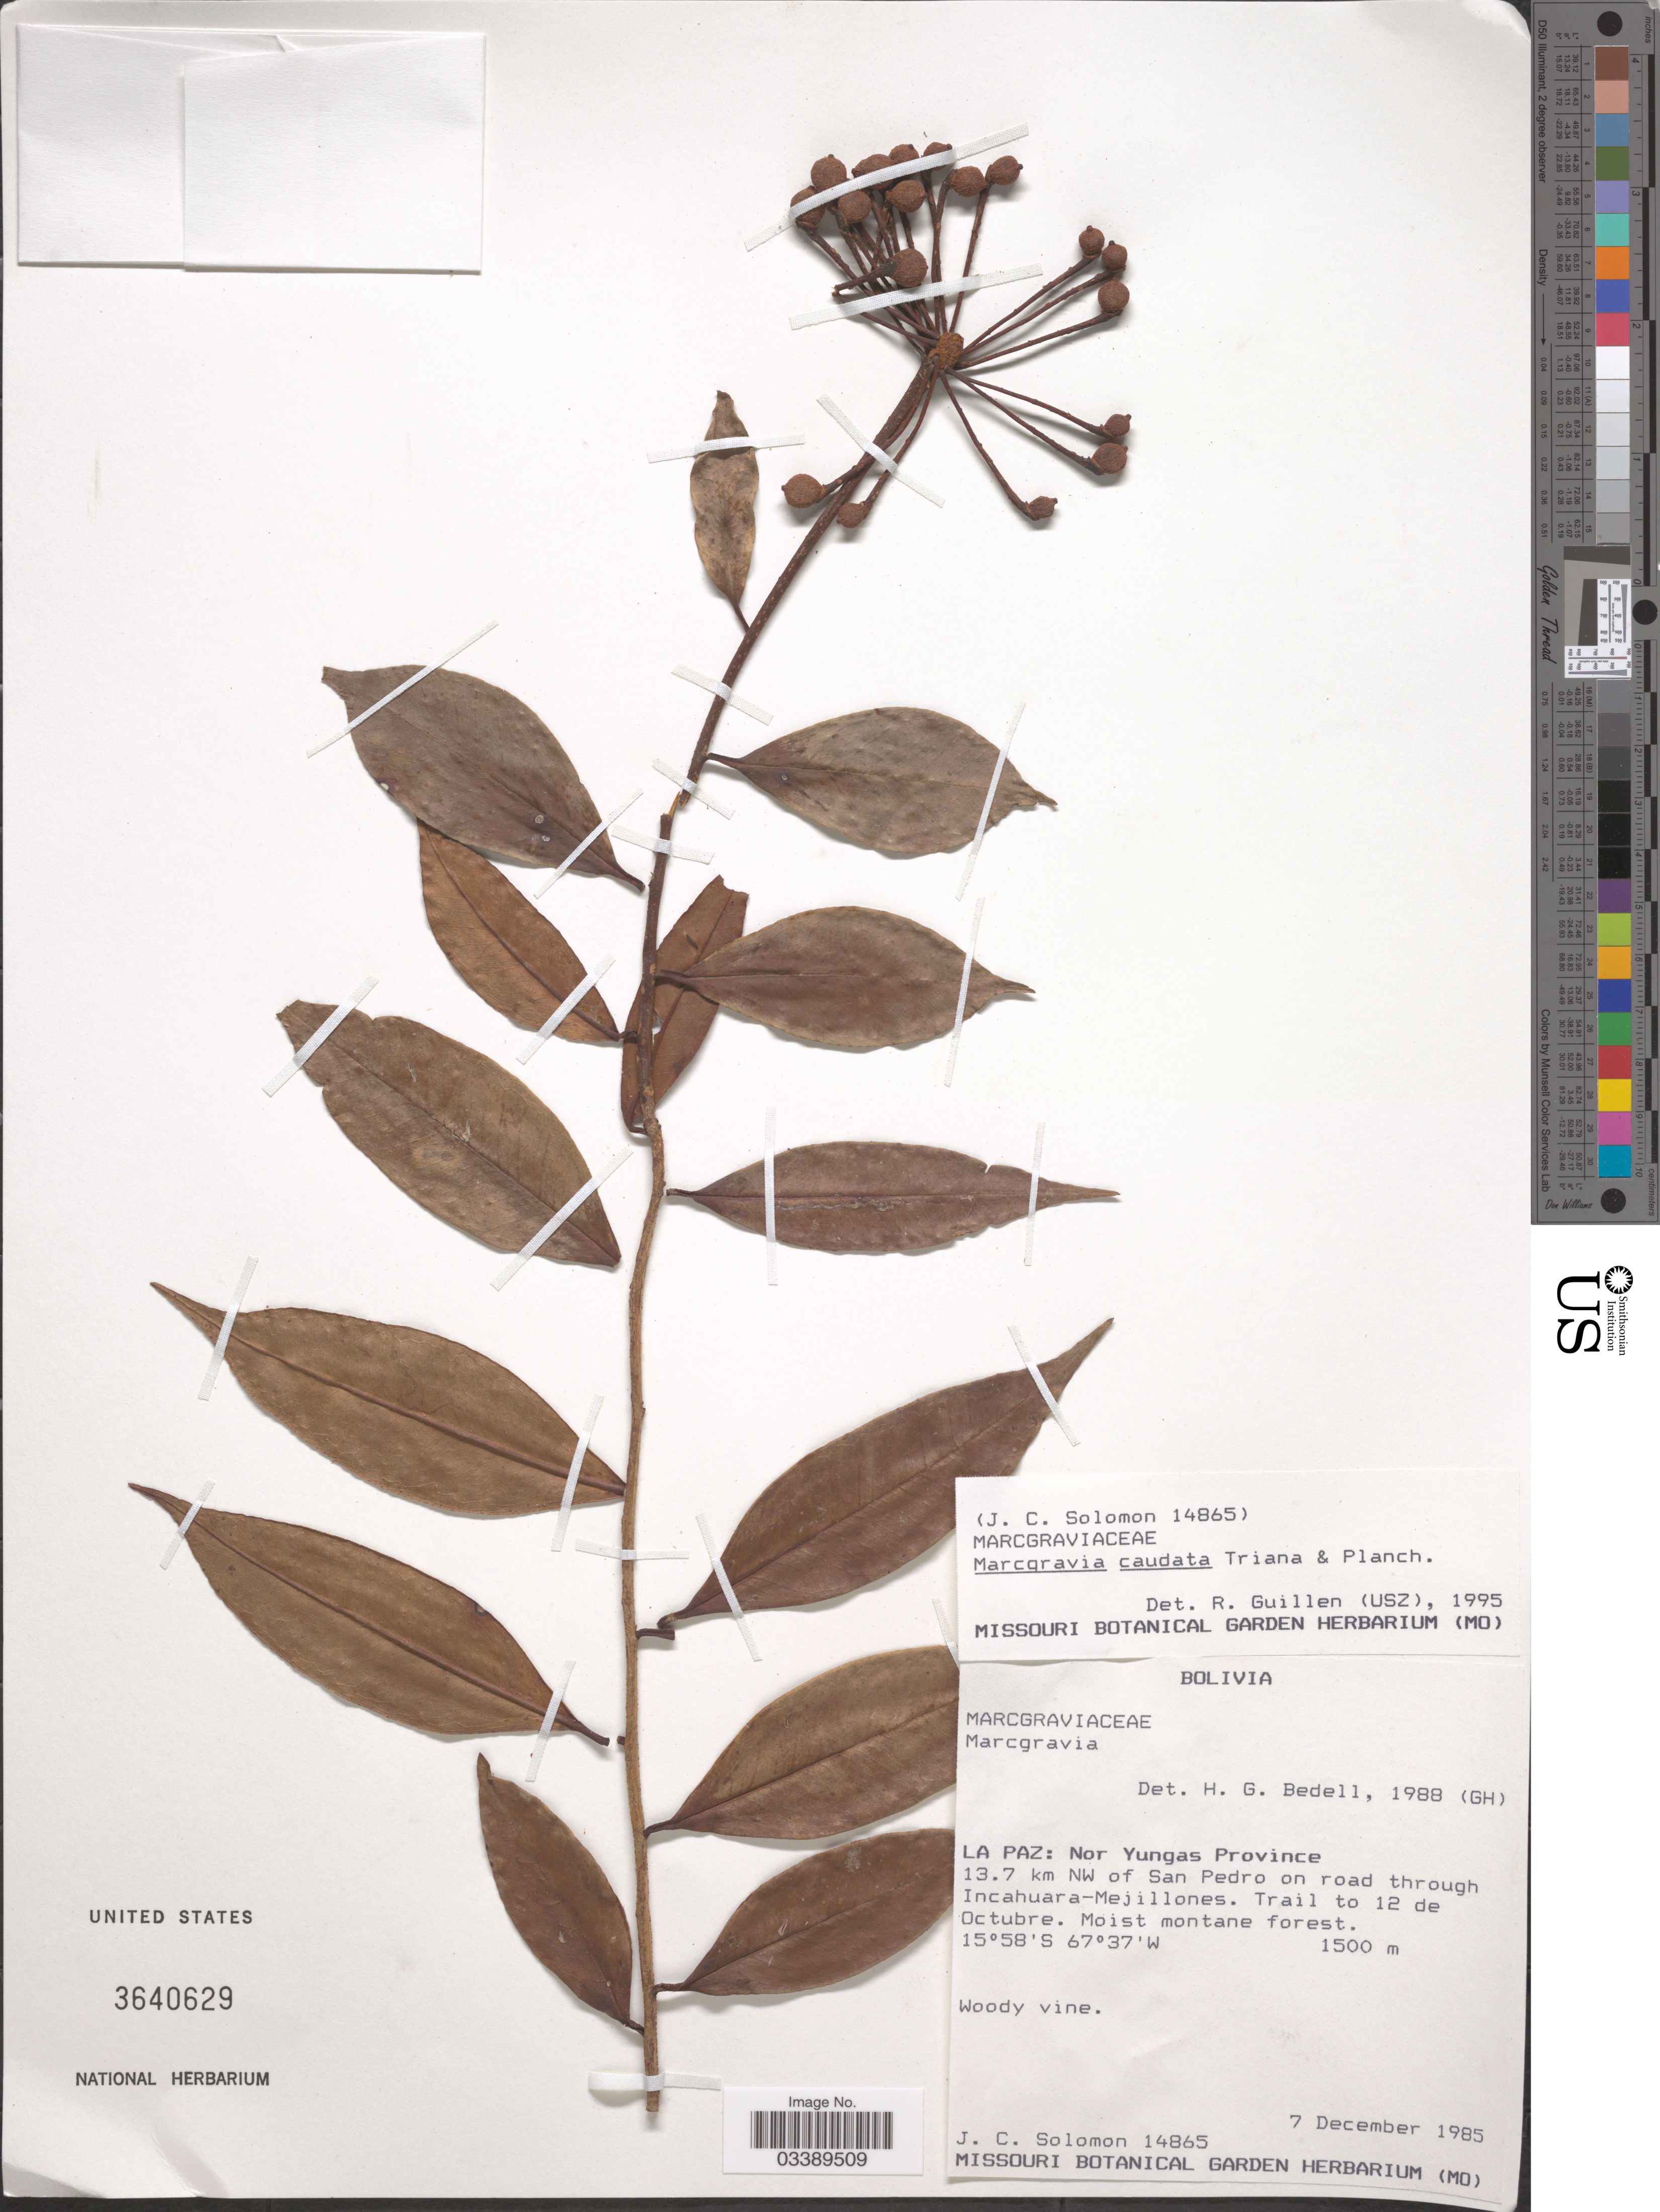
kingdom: Plantae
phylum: Tracheophyta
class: Magnoliopsida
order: Ericales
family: Marcgraviaceae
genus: Marcgravia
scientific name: Marcgravia caudata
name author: Triana & Planch.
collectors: J. C. Solomon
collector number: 14865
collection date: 1985-12-07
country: Bolivia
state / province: La Paz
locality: Nor Yungas Province. 13.7 km NW of San Pedro on road through Incahuara-Mejillones. Trail to 12 de Octubre.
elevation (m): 1500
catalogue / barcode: US 3640629